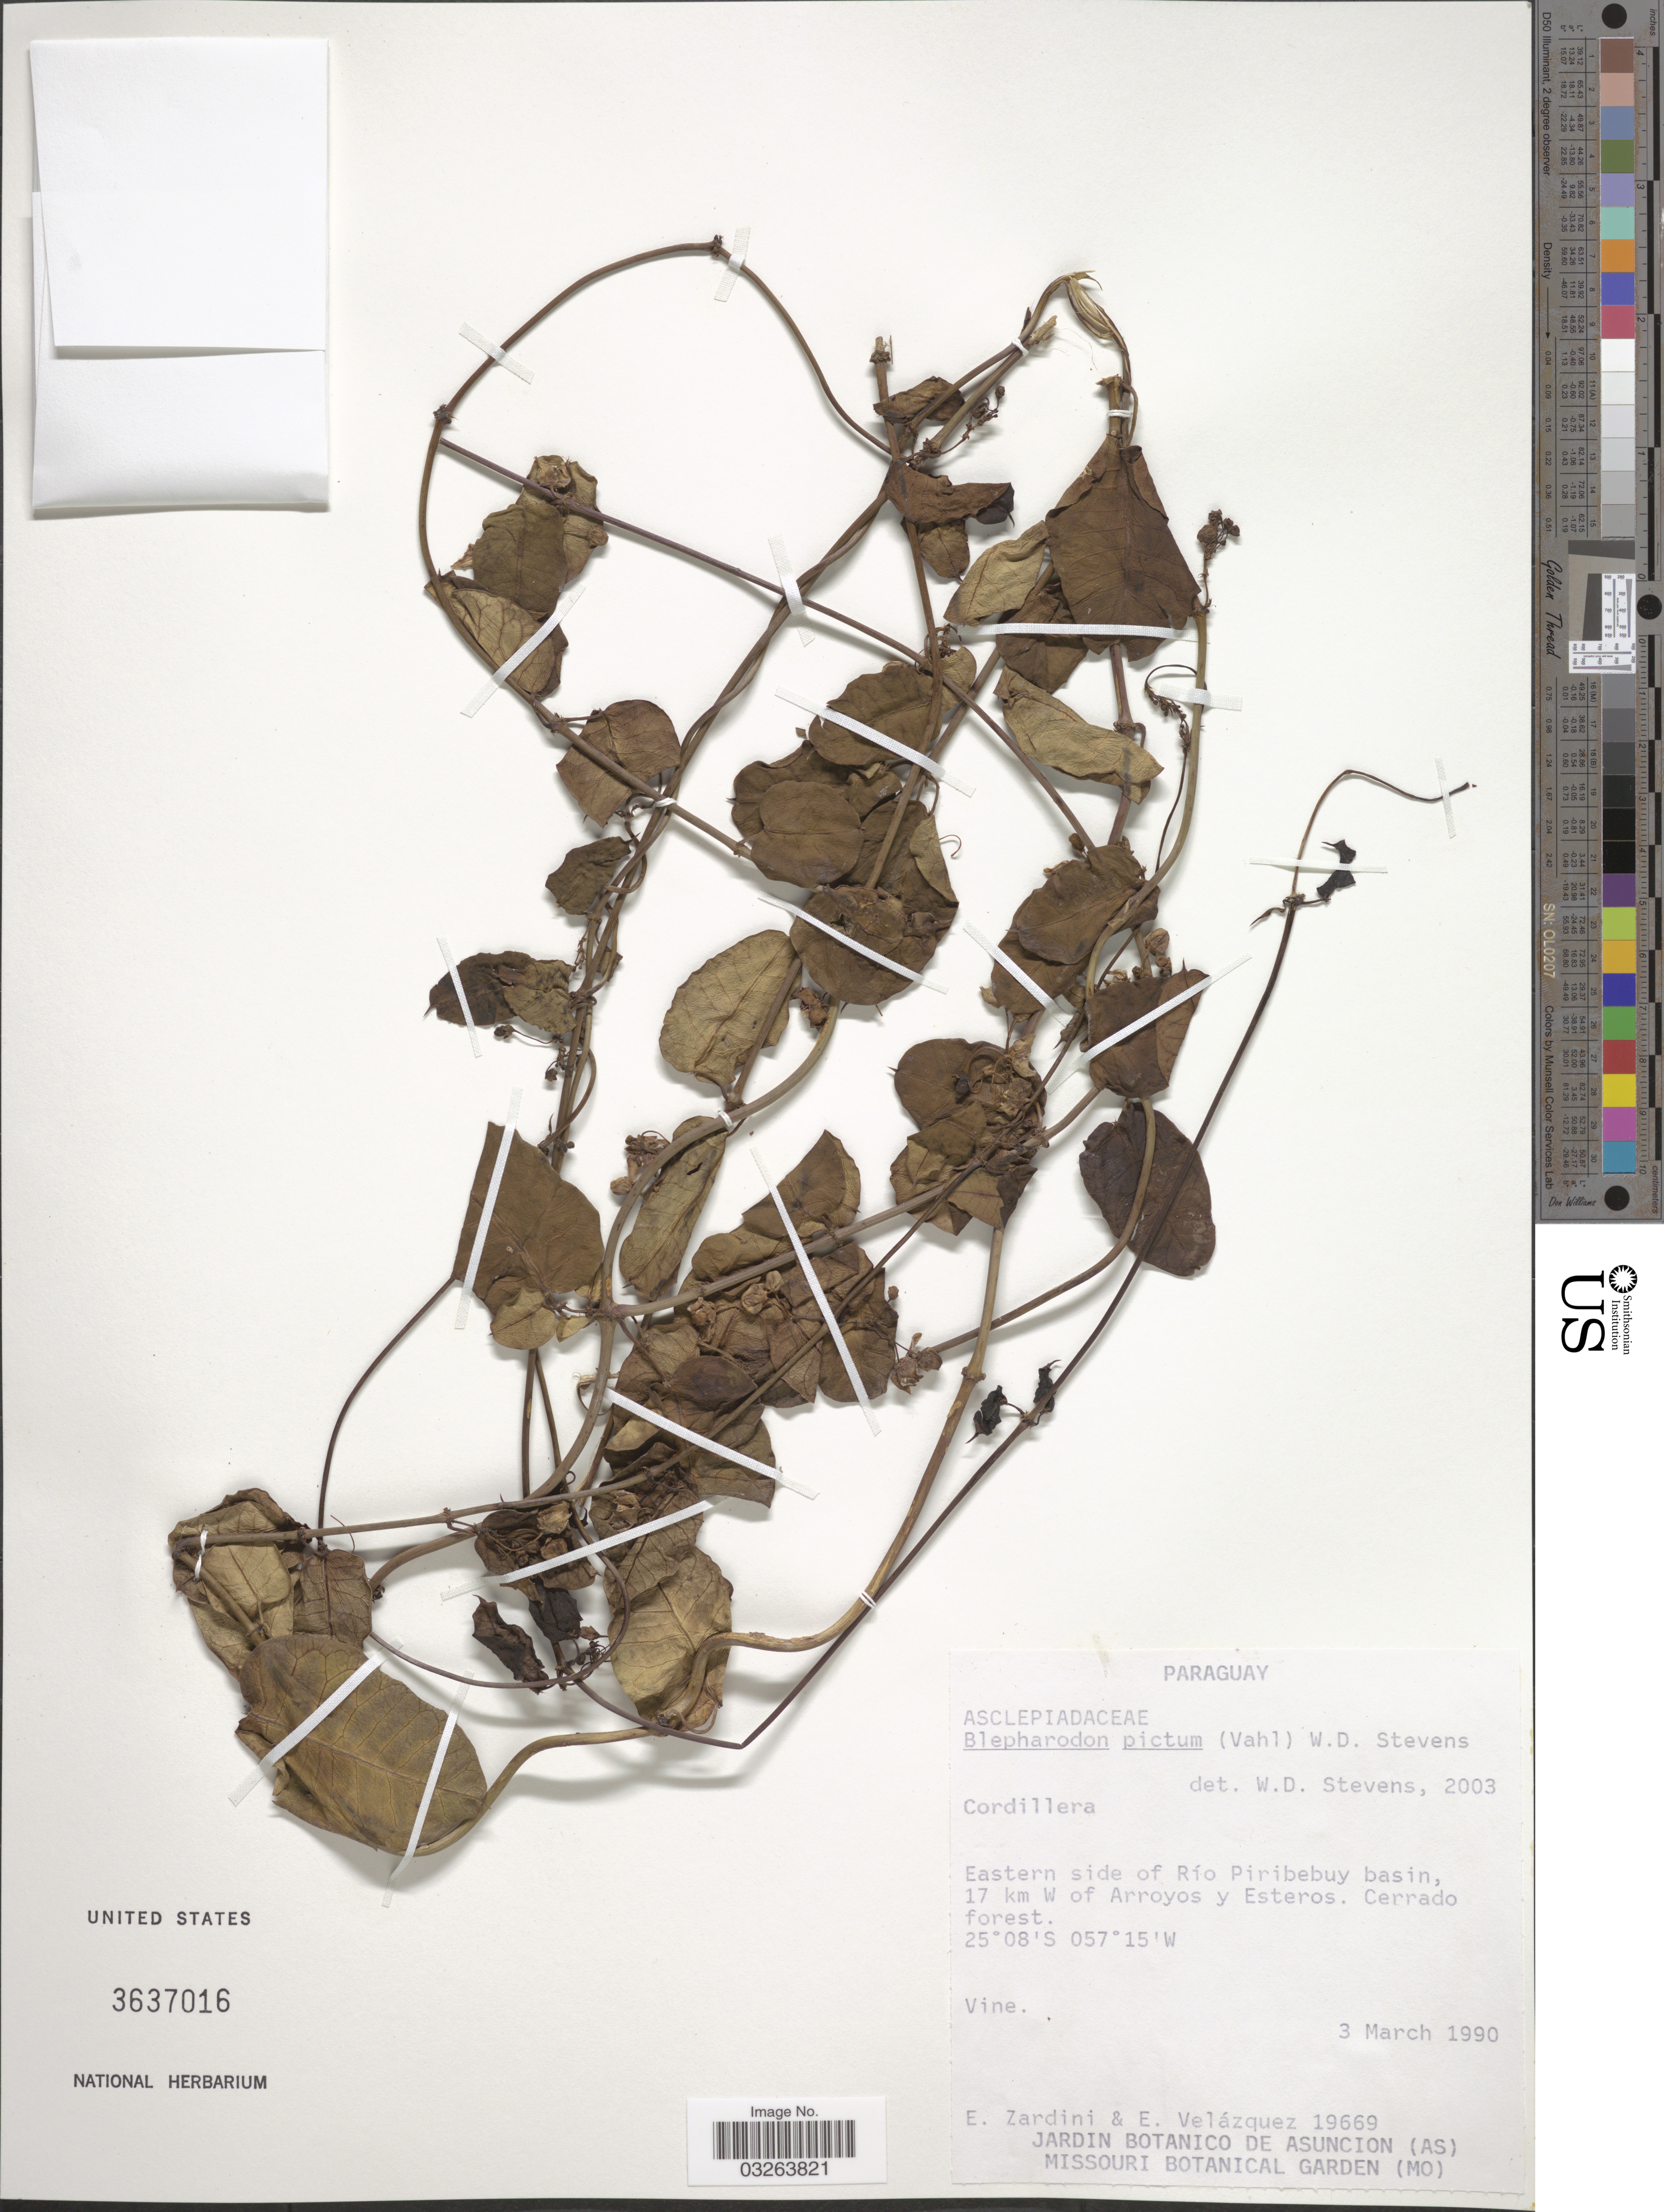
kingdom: Plantae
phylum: Tracheophyta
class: Magnoliopsida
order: Gentianales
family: Apocynaceae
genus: Blepharodon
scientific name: Blepharodon pictum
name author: (Vahl) W.D. Stevens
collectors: E. Zardini & E. Velázquez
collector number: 19669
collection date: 1990-03-03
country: Paraguay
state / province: Cordillera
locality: Eastern side of Río Piribebuy basin, 17 km W of Arroyos y Esteros.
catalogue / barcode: US 3637016